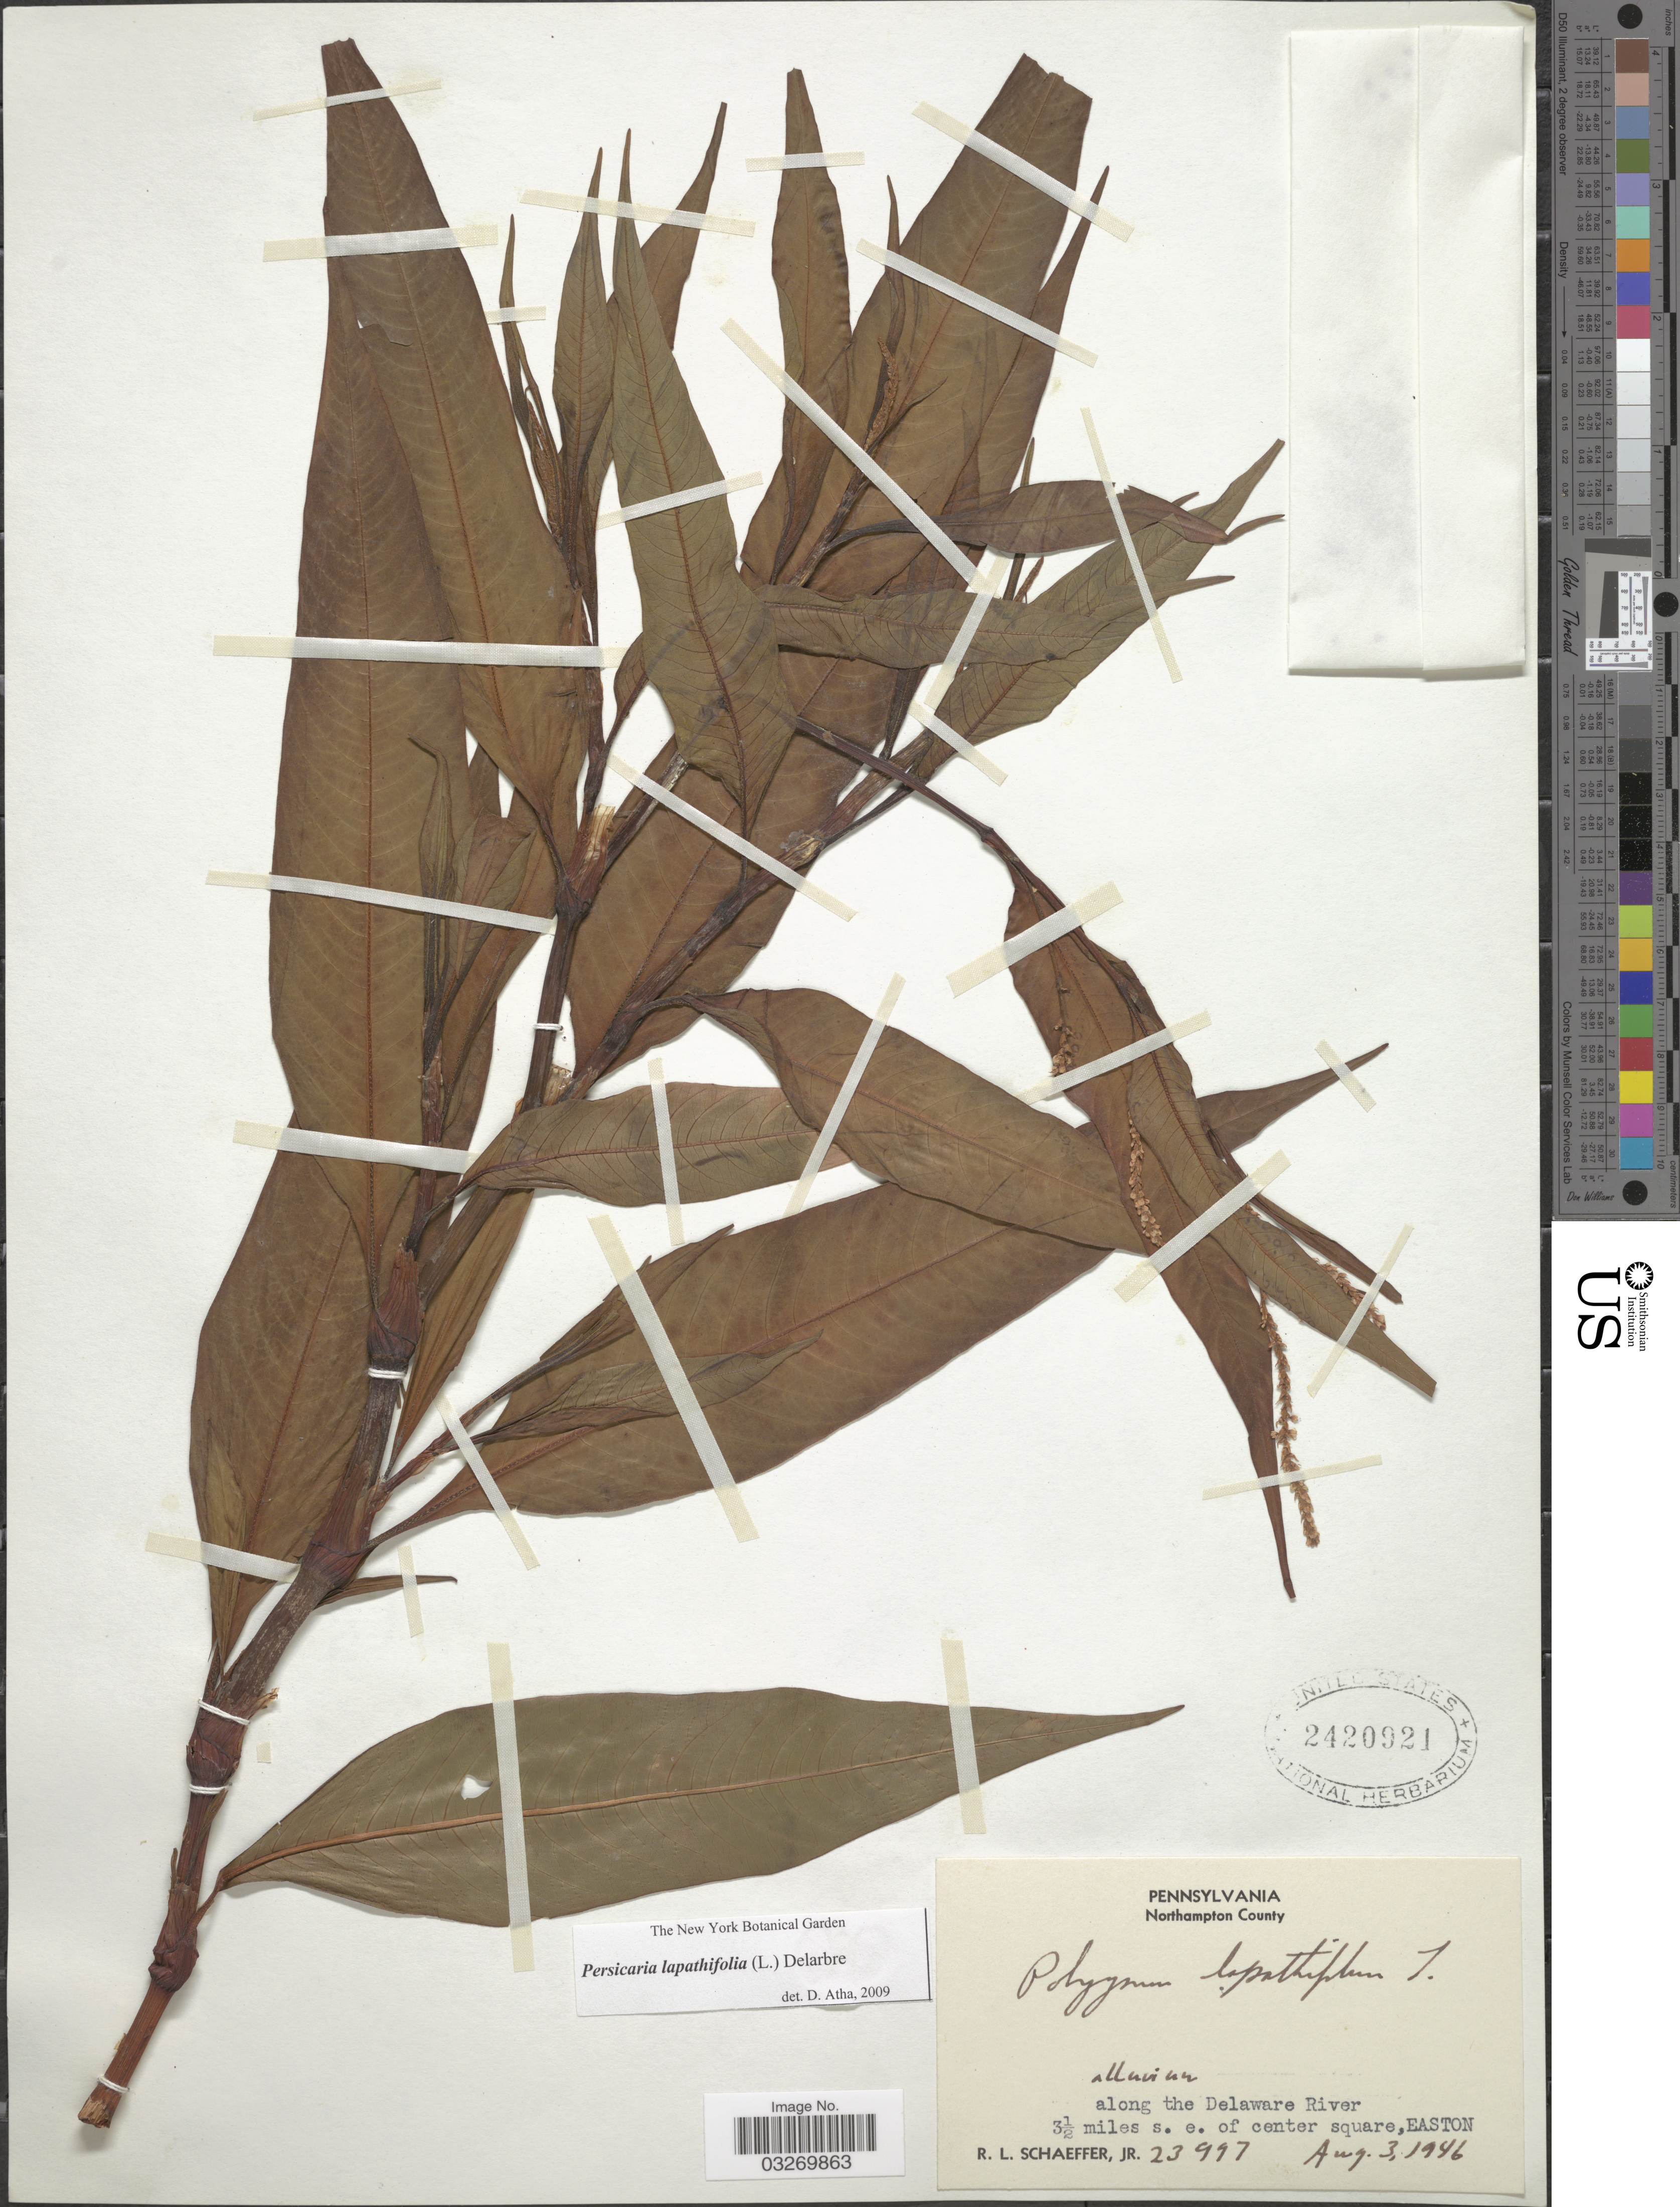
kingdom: Plantae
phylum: Tracheophyta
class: Magnoliopsida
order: Caryophyllales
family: Polygonaceae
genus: Persicaria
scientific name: Persicaria lapathifolia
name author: (L.) Delarbre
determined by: Atha, D. E.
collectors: R. L. Schaeffer Jr.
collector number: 23997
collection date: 1946-08-03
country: United States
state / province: Pennsylvania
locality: Northampton County. Along the Delaware River. 3½ miles s.e. of center square, Easton.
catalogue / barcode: US 2420921